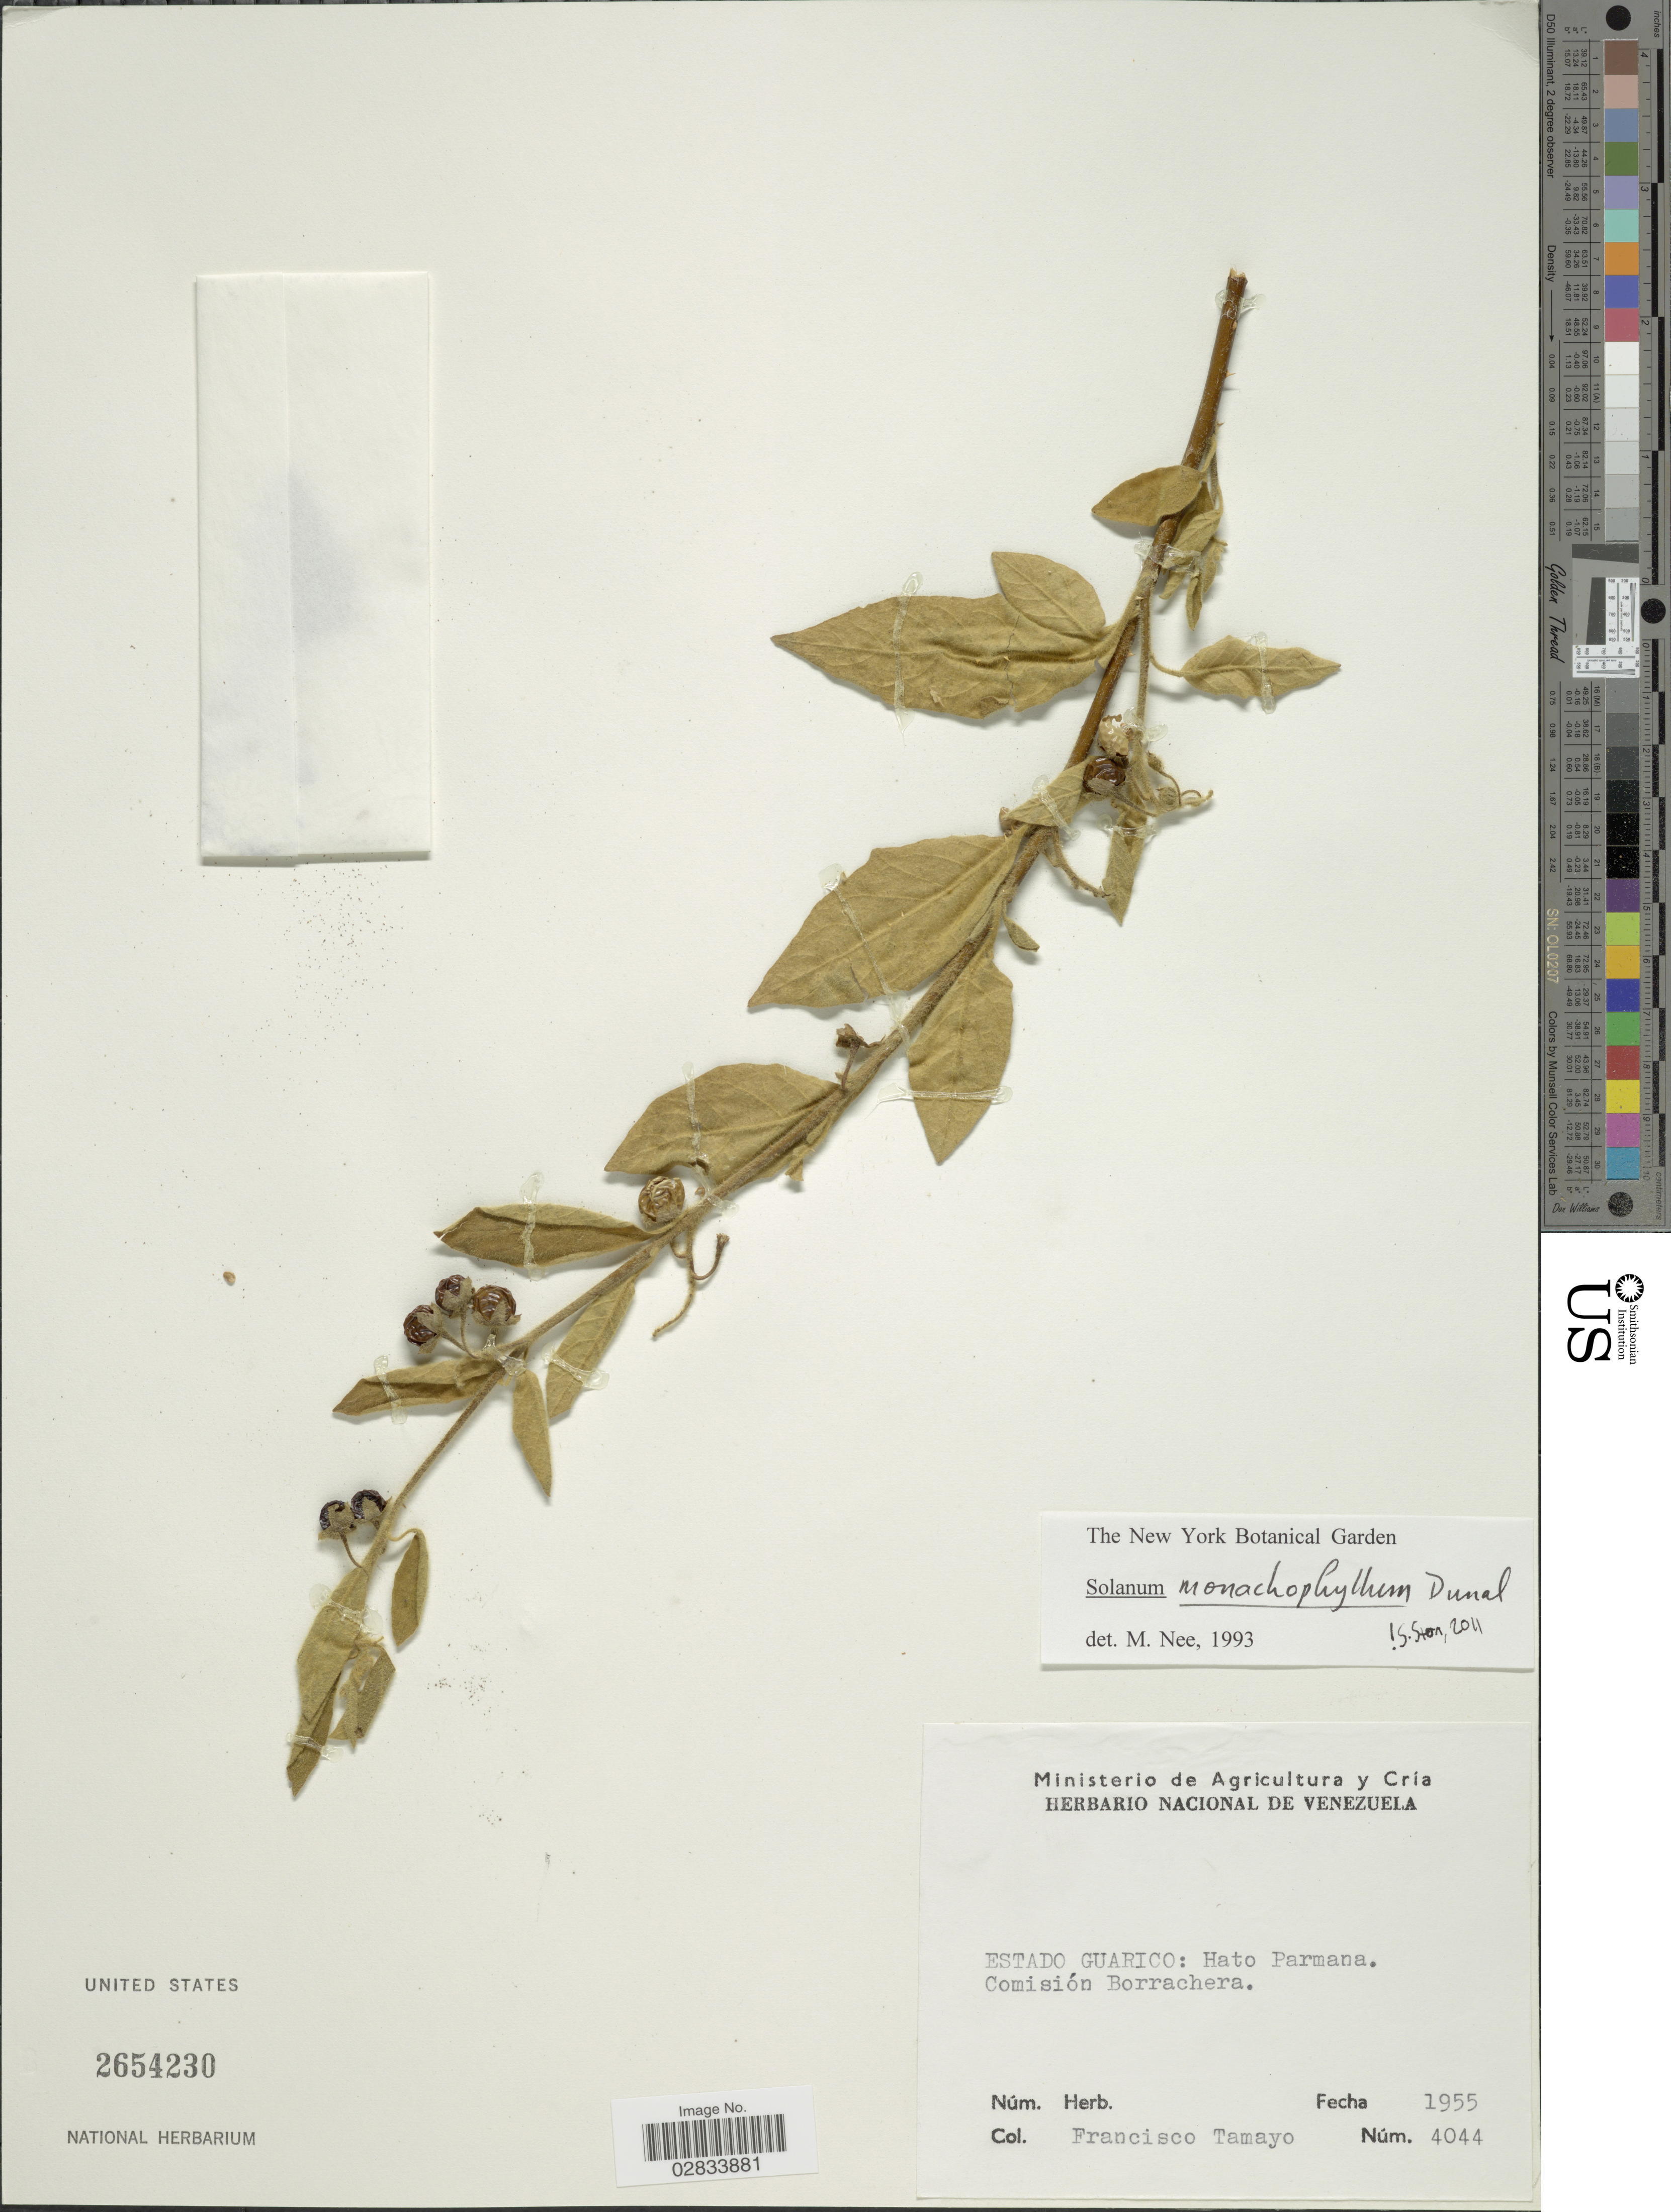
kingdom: Plantae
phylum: Tracheophyta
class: Magnoliopsida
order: Solanales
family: Solanaceae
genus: Solanum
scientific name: Solanum monachophyllum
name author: Dunal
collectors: F. Tamayo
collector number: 4044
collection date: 1955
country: Venezuela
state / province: Guárico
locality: Estado Guarico: Hato Parmana, Comisión Borrachera.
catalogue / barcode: US 2654230